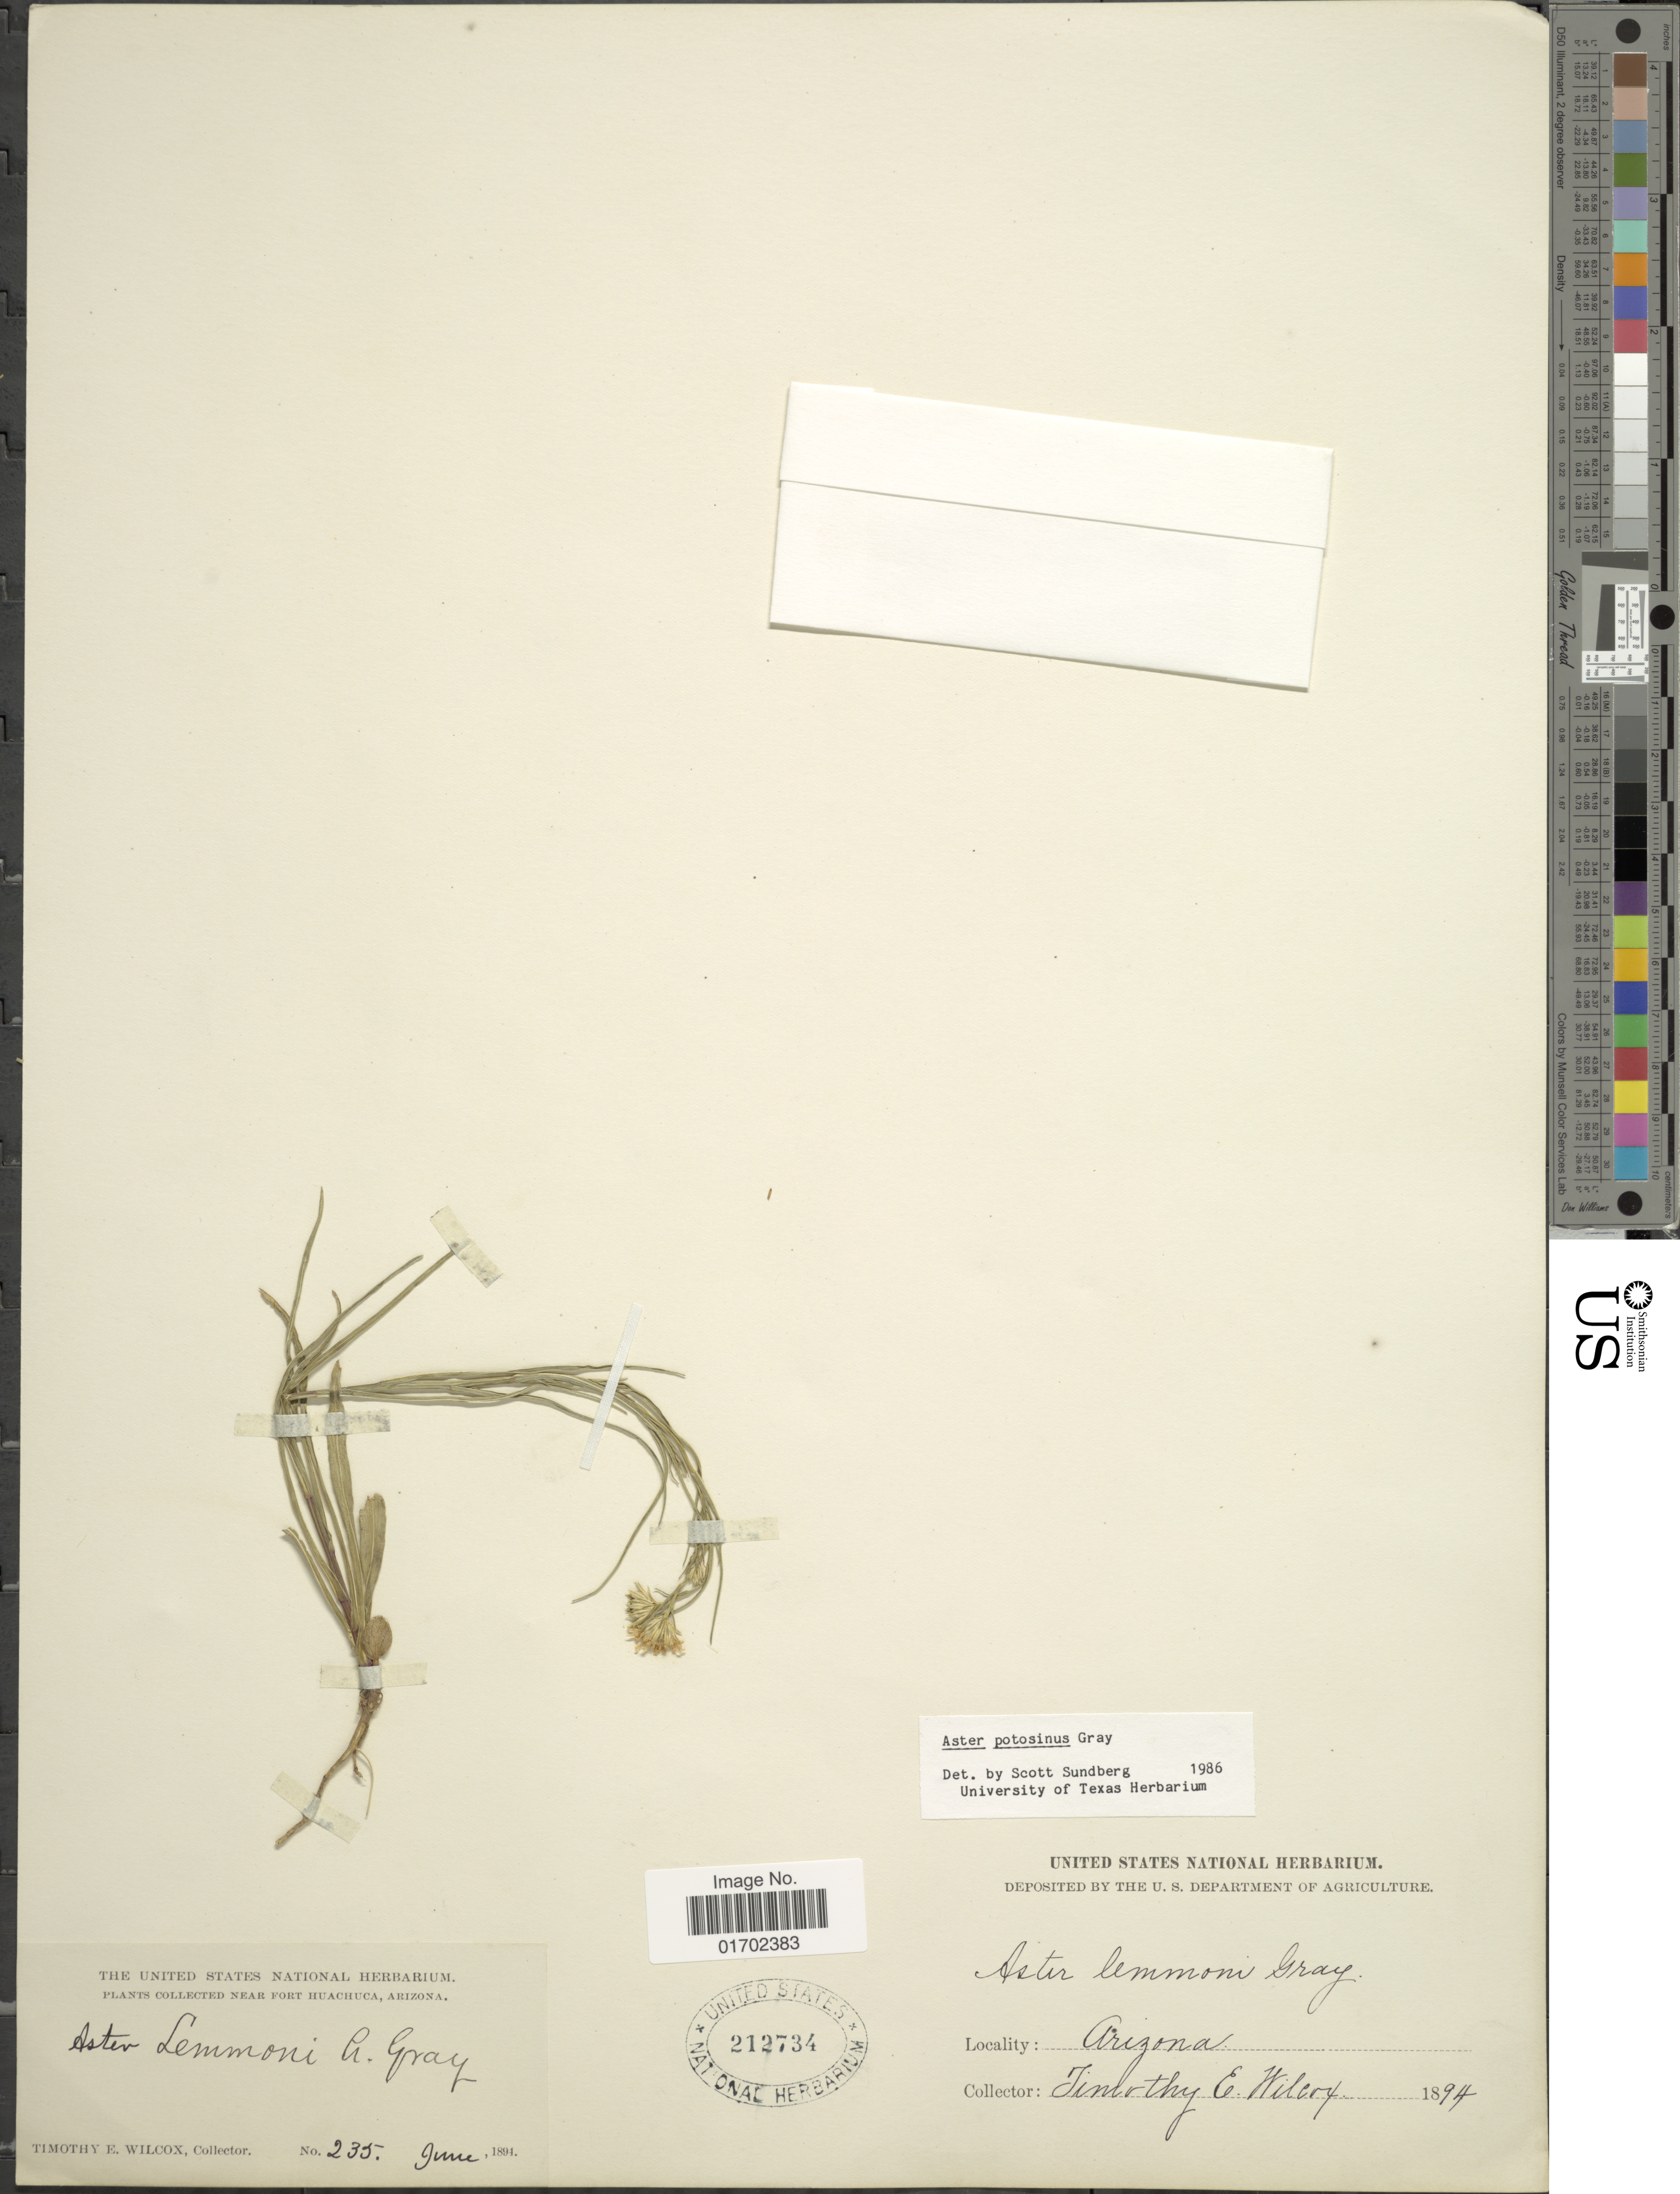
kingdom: Plantae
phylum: Tracheophyta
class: Magnoliopsida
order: Asterales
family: Asteraceae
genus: Symphyotrichum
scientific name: Symphyotrichum potosinum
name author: (A. Gray) G.L. Nesom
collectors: T. E. Wilcox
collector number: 235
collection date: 1894-06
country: United States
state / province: Arizona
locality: Near Fort Huachuca, Arizona.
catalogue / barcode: US 212734